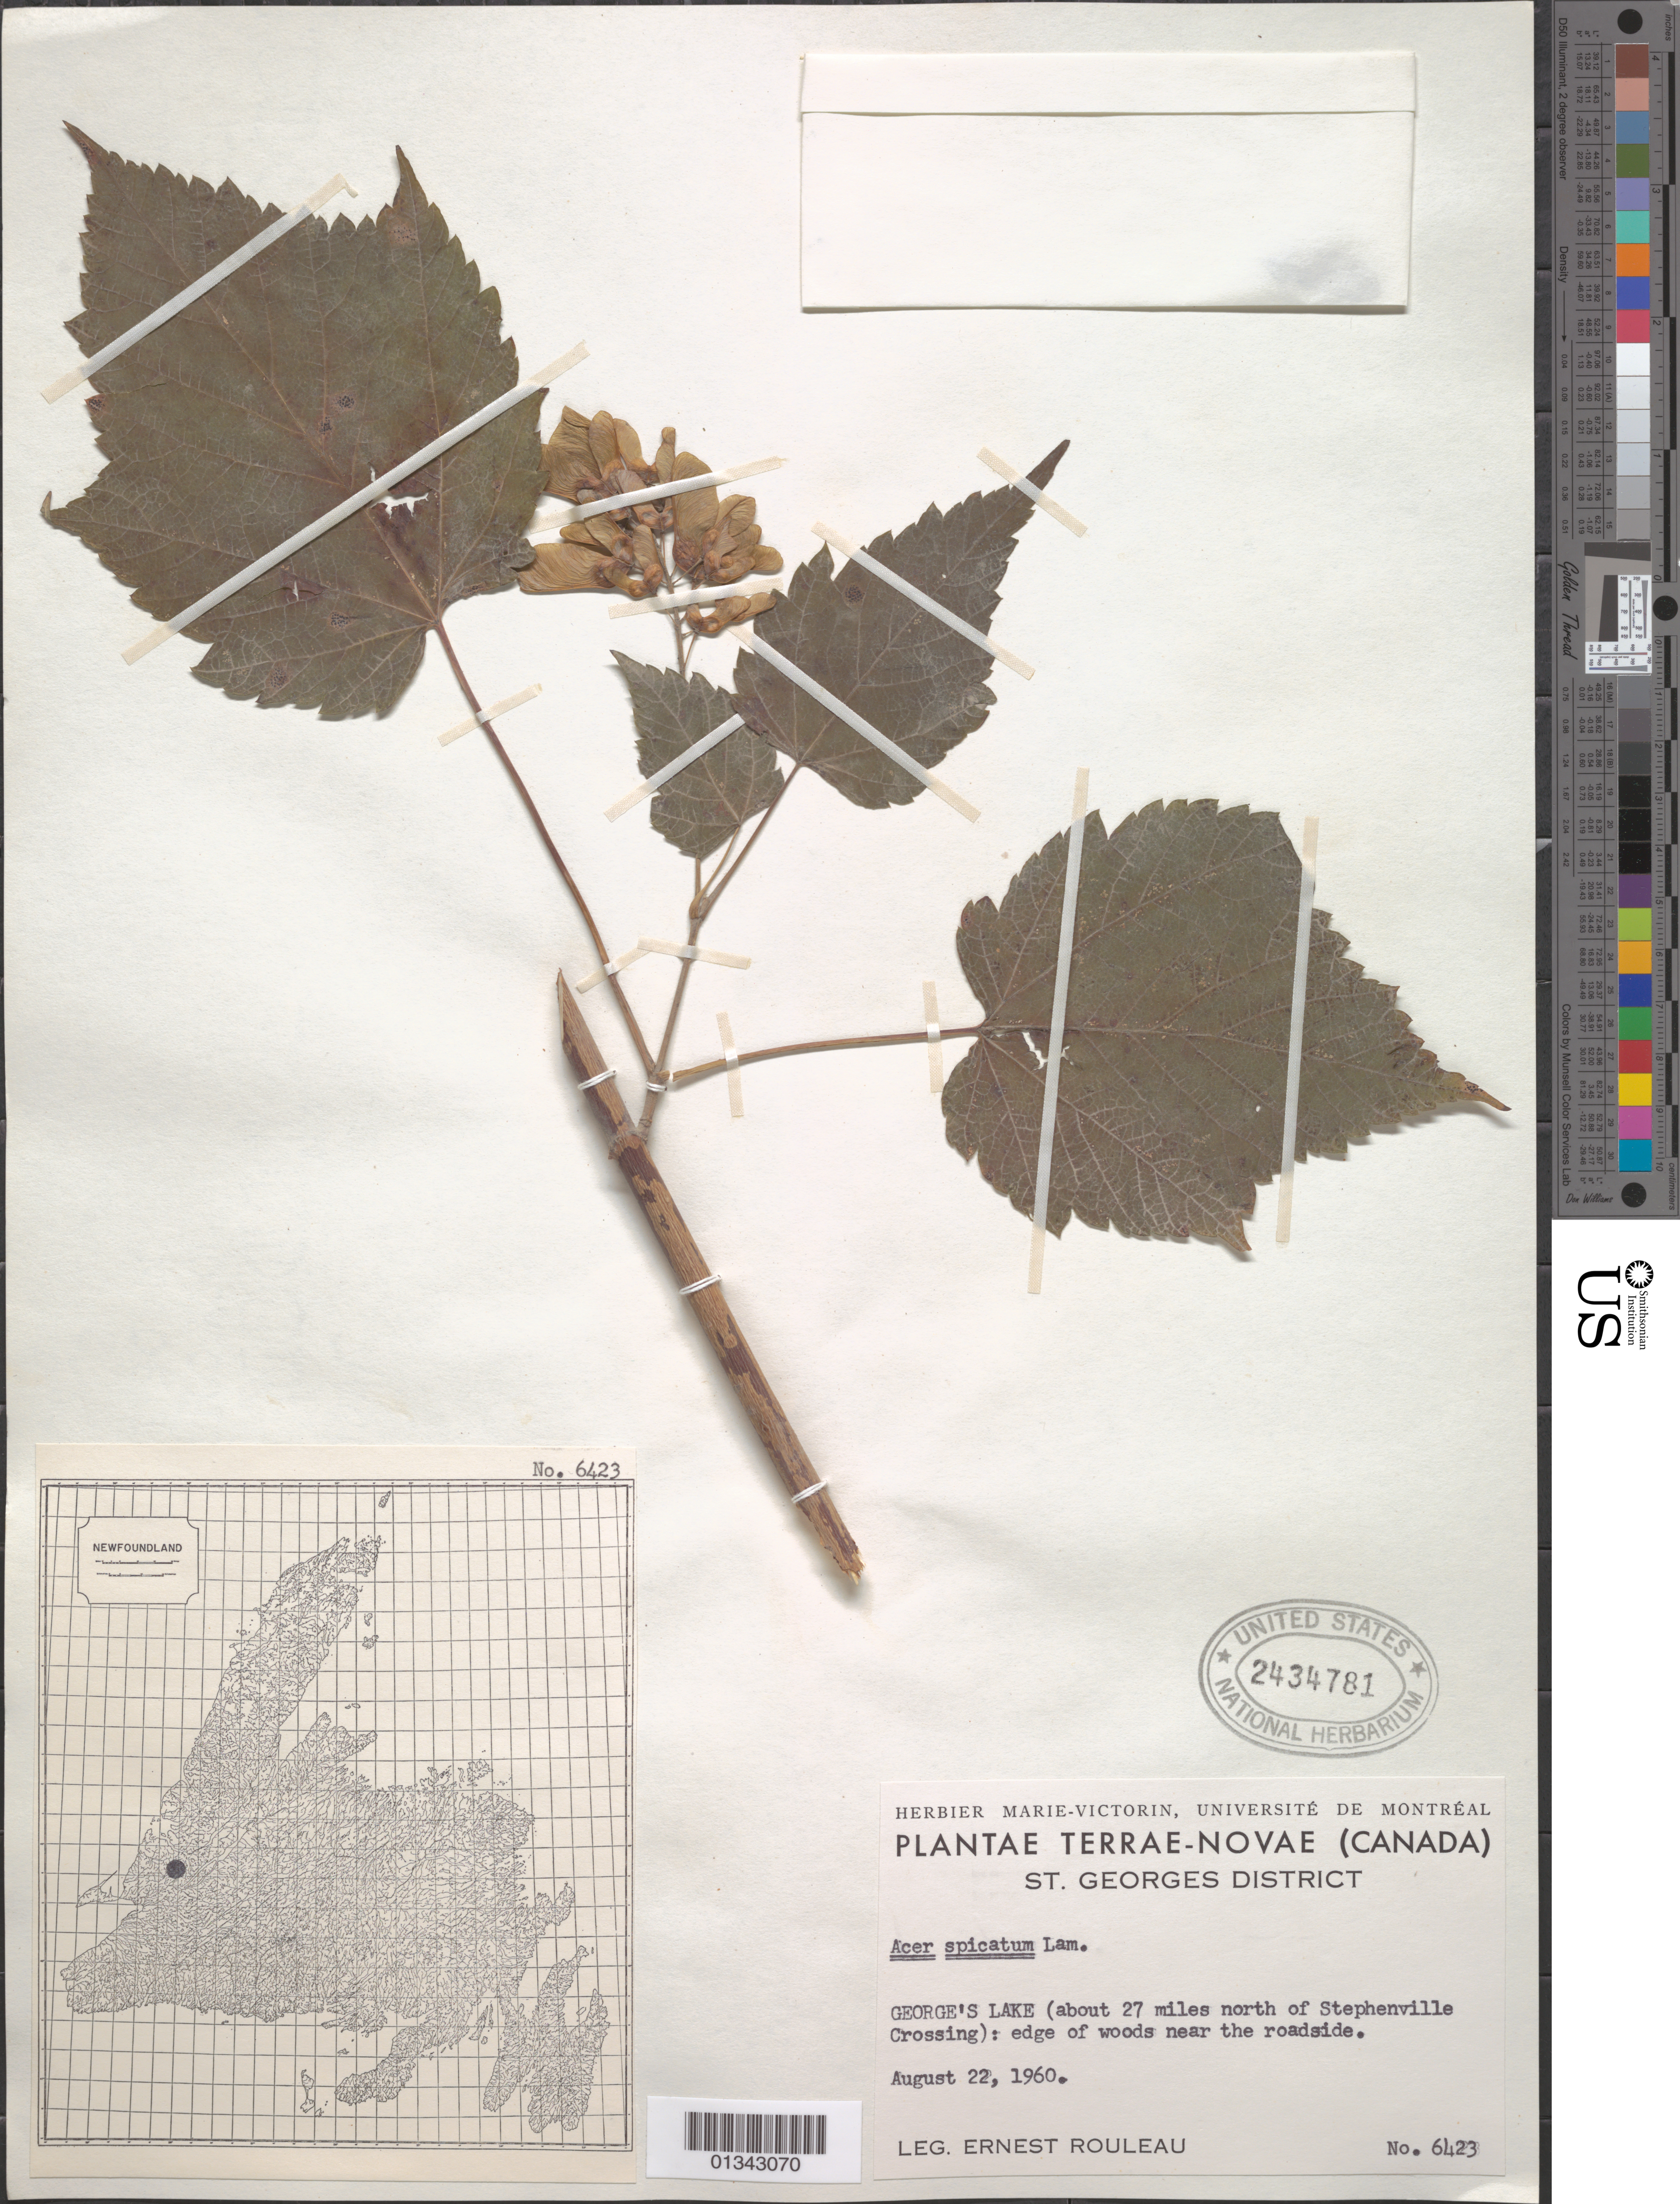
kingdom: Plantae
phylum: Tracheophyta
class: Magnoliopsida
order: Sapindales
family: Sapindaceae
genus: Acer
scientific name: Acer spicatum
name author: Lam.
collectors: E. Rouleau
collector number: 6423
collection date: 1960-08-22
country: Canada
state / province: Newfoundland and Labrador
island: Newfoundland Island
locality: St. George's District, George's Lake (about 27 miles N of Stephenville Crossing)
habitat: Edge of woods near the roadside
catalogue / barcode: US 2434781